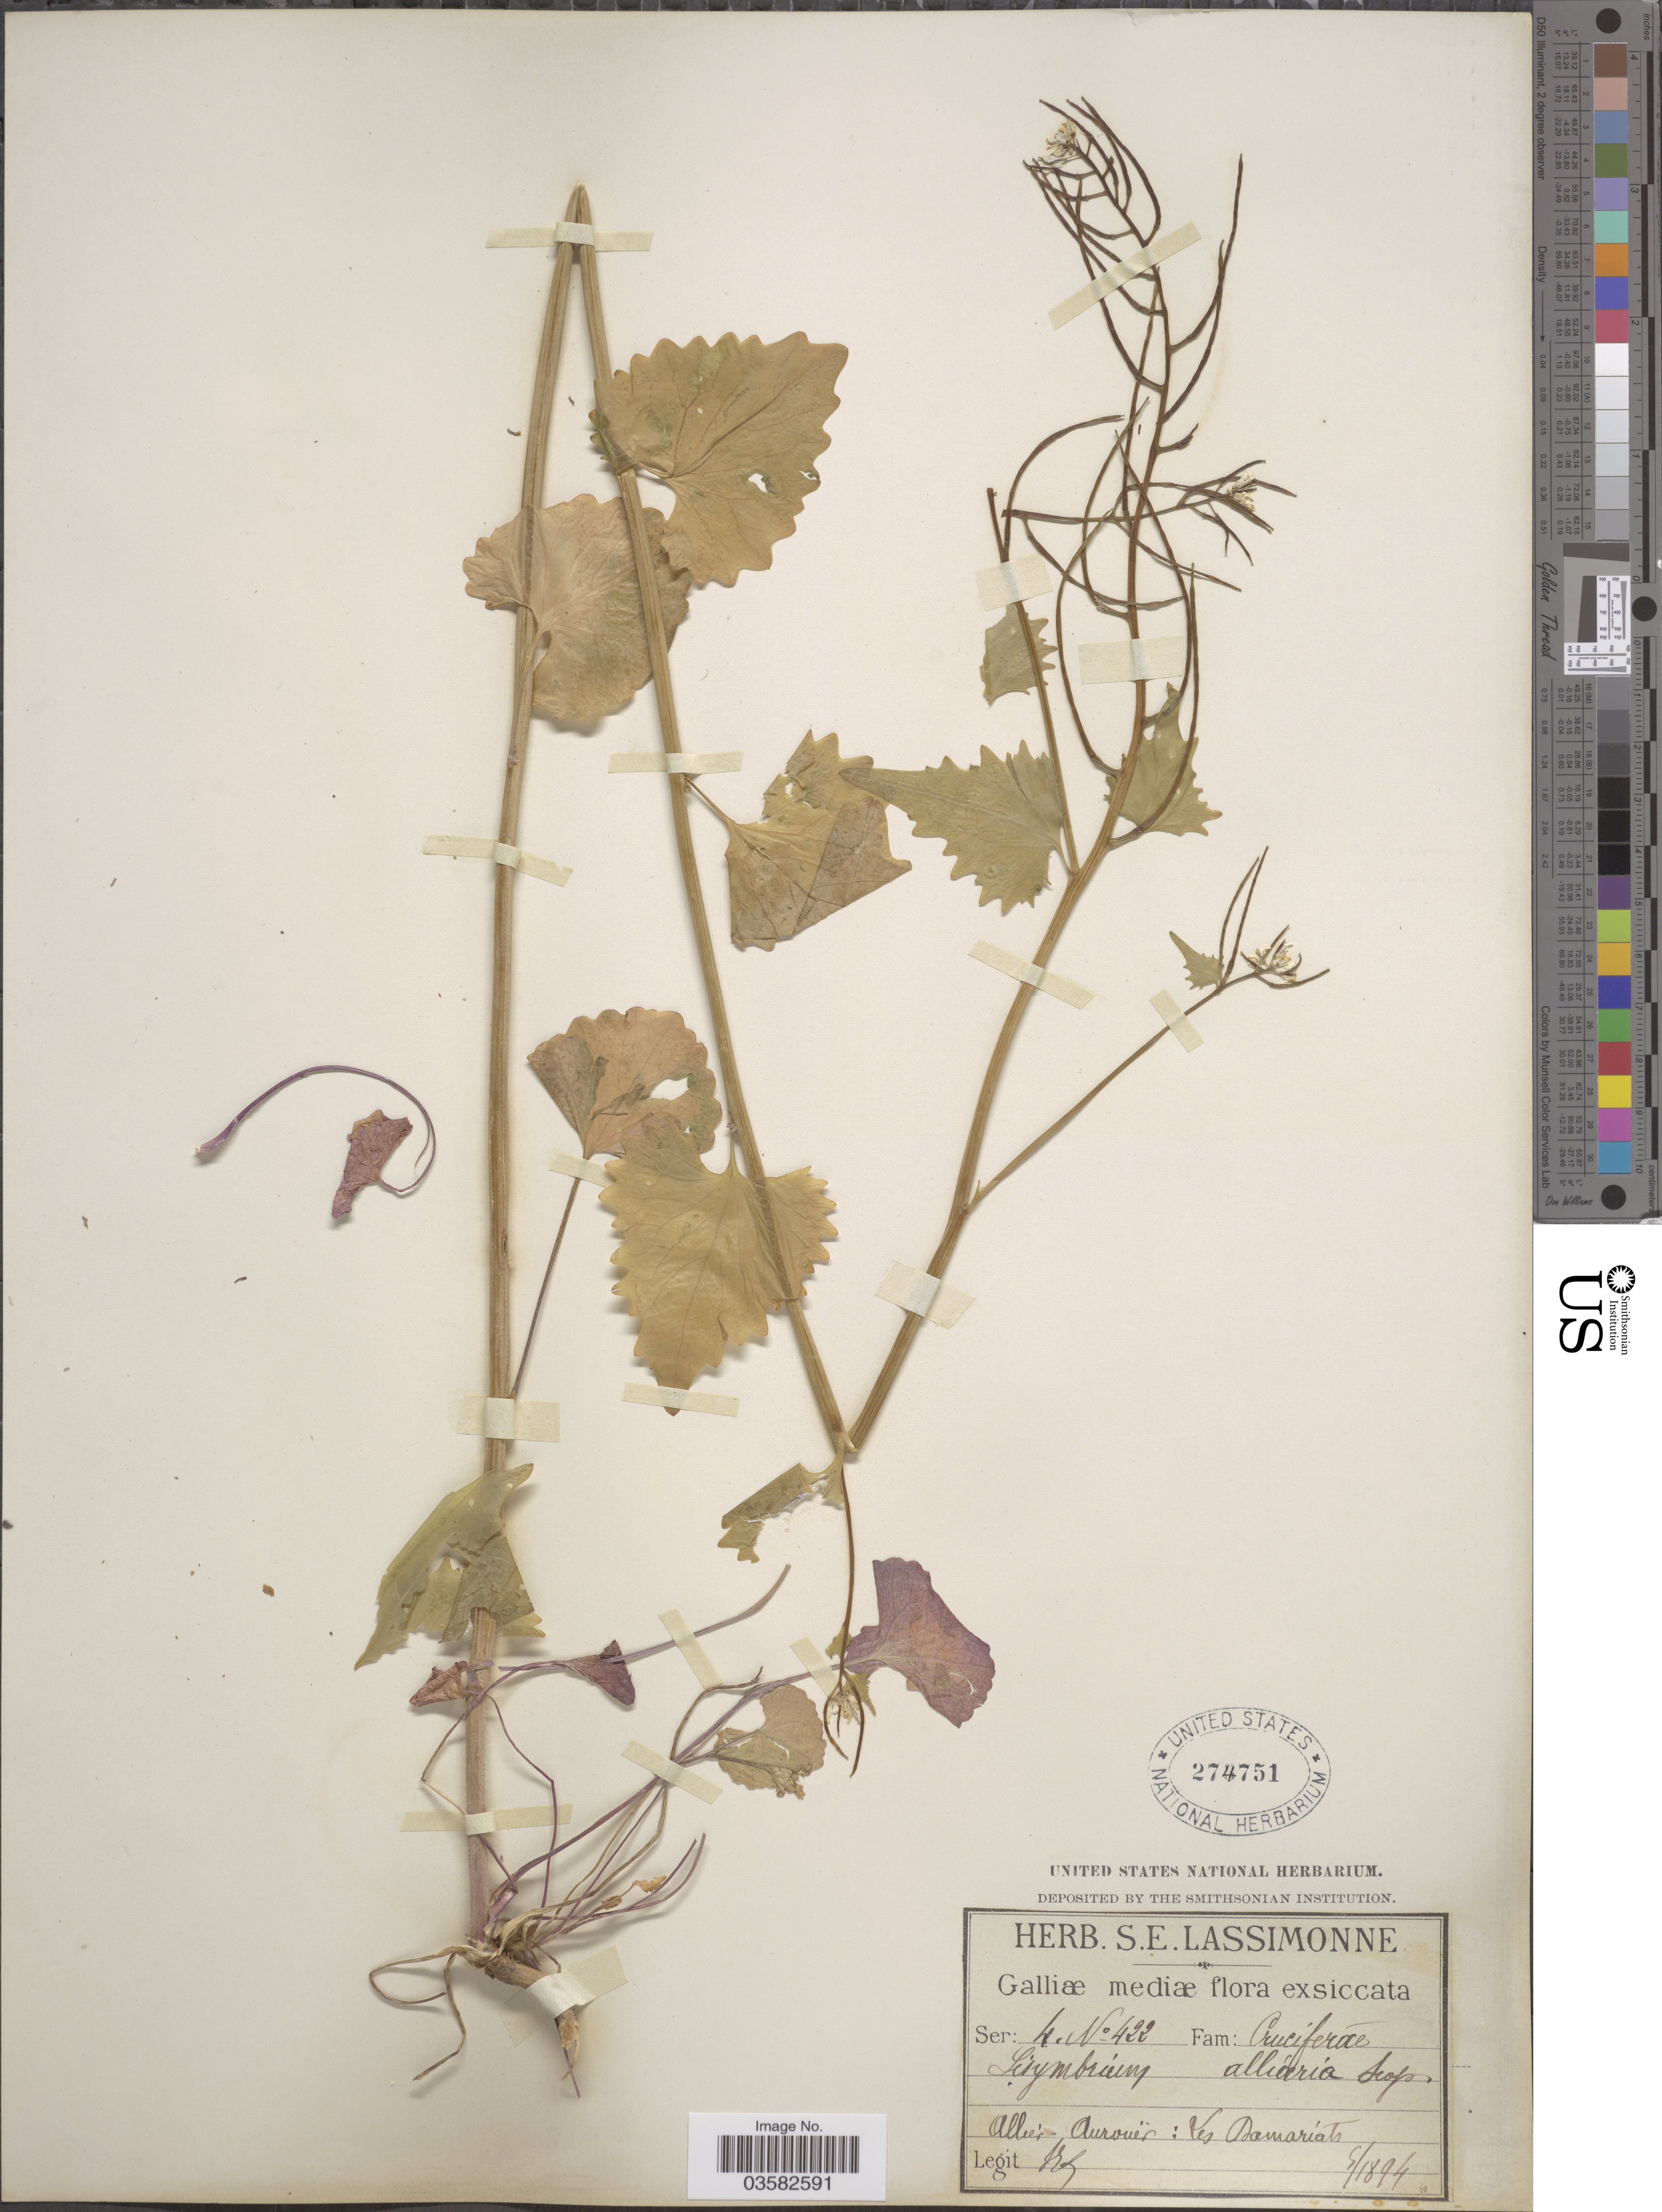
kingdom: Plantae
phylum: Tracheophyta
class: Magnoliopsida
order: Brassicales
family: Brassicaceae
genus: Alliaria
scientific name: Alliaria petiolata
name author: (M. Bieb.) Cavara & Grande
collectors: S. Lassimonne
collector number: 422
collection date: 1894-05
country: France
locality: Galliæ mediæ. Allier - Aurouër: Les Damariats.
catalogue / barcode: US 274751